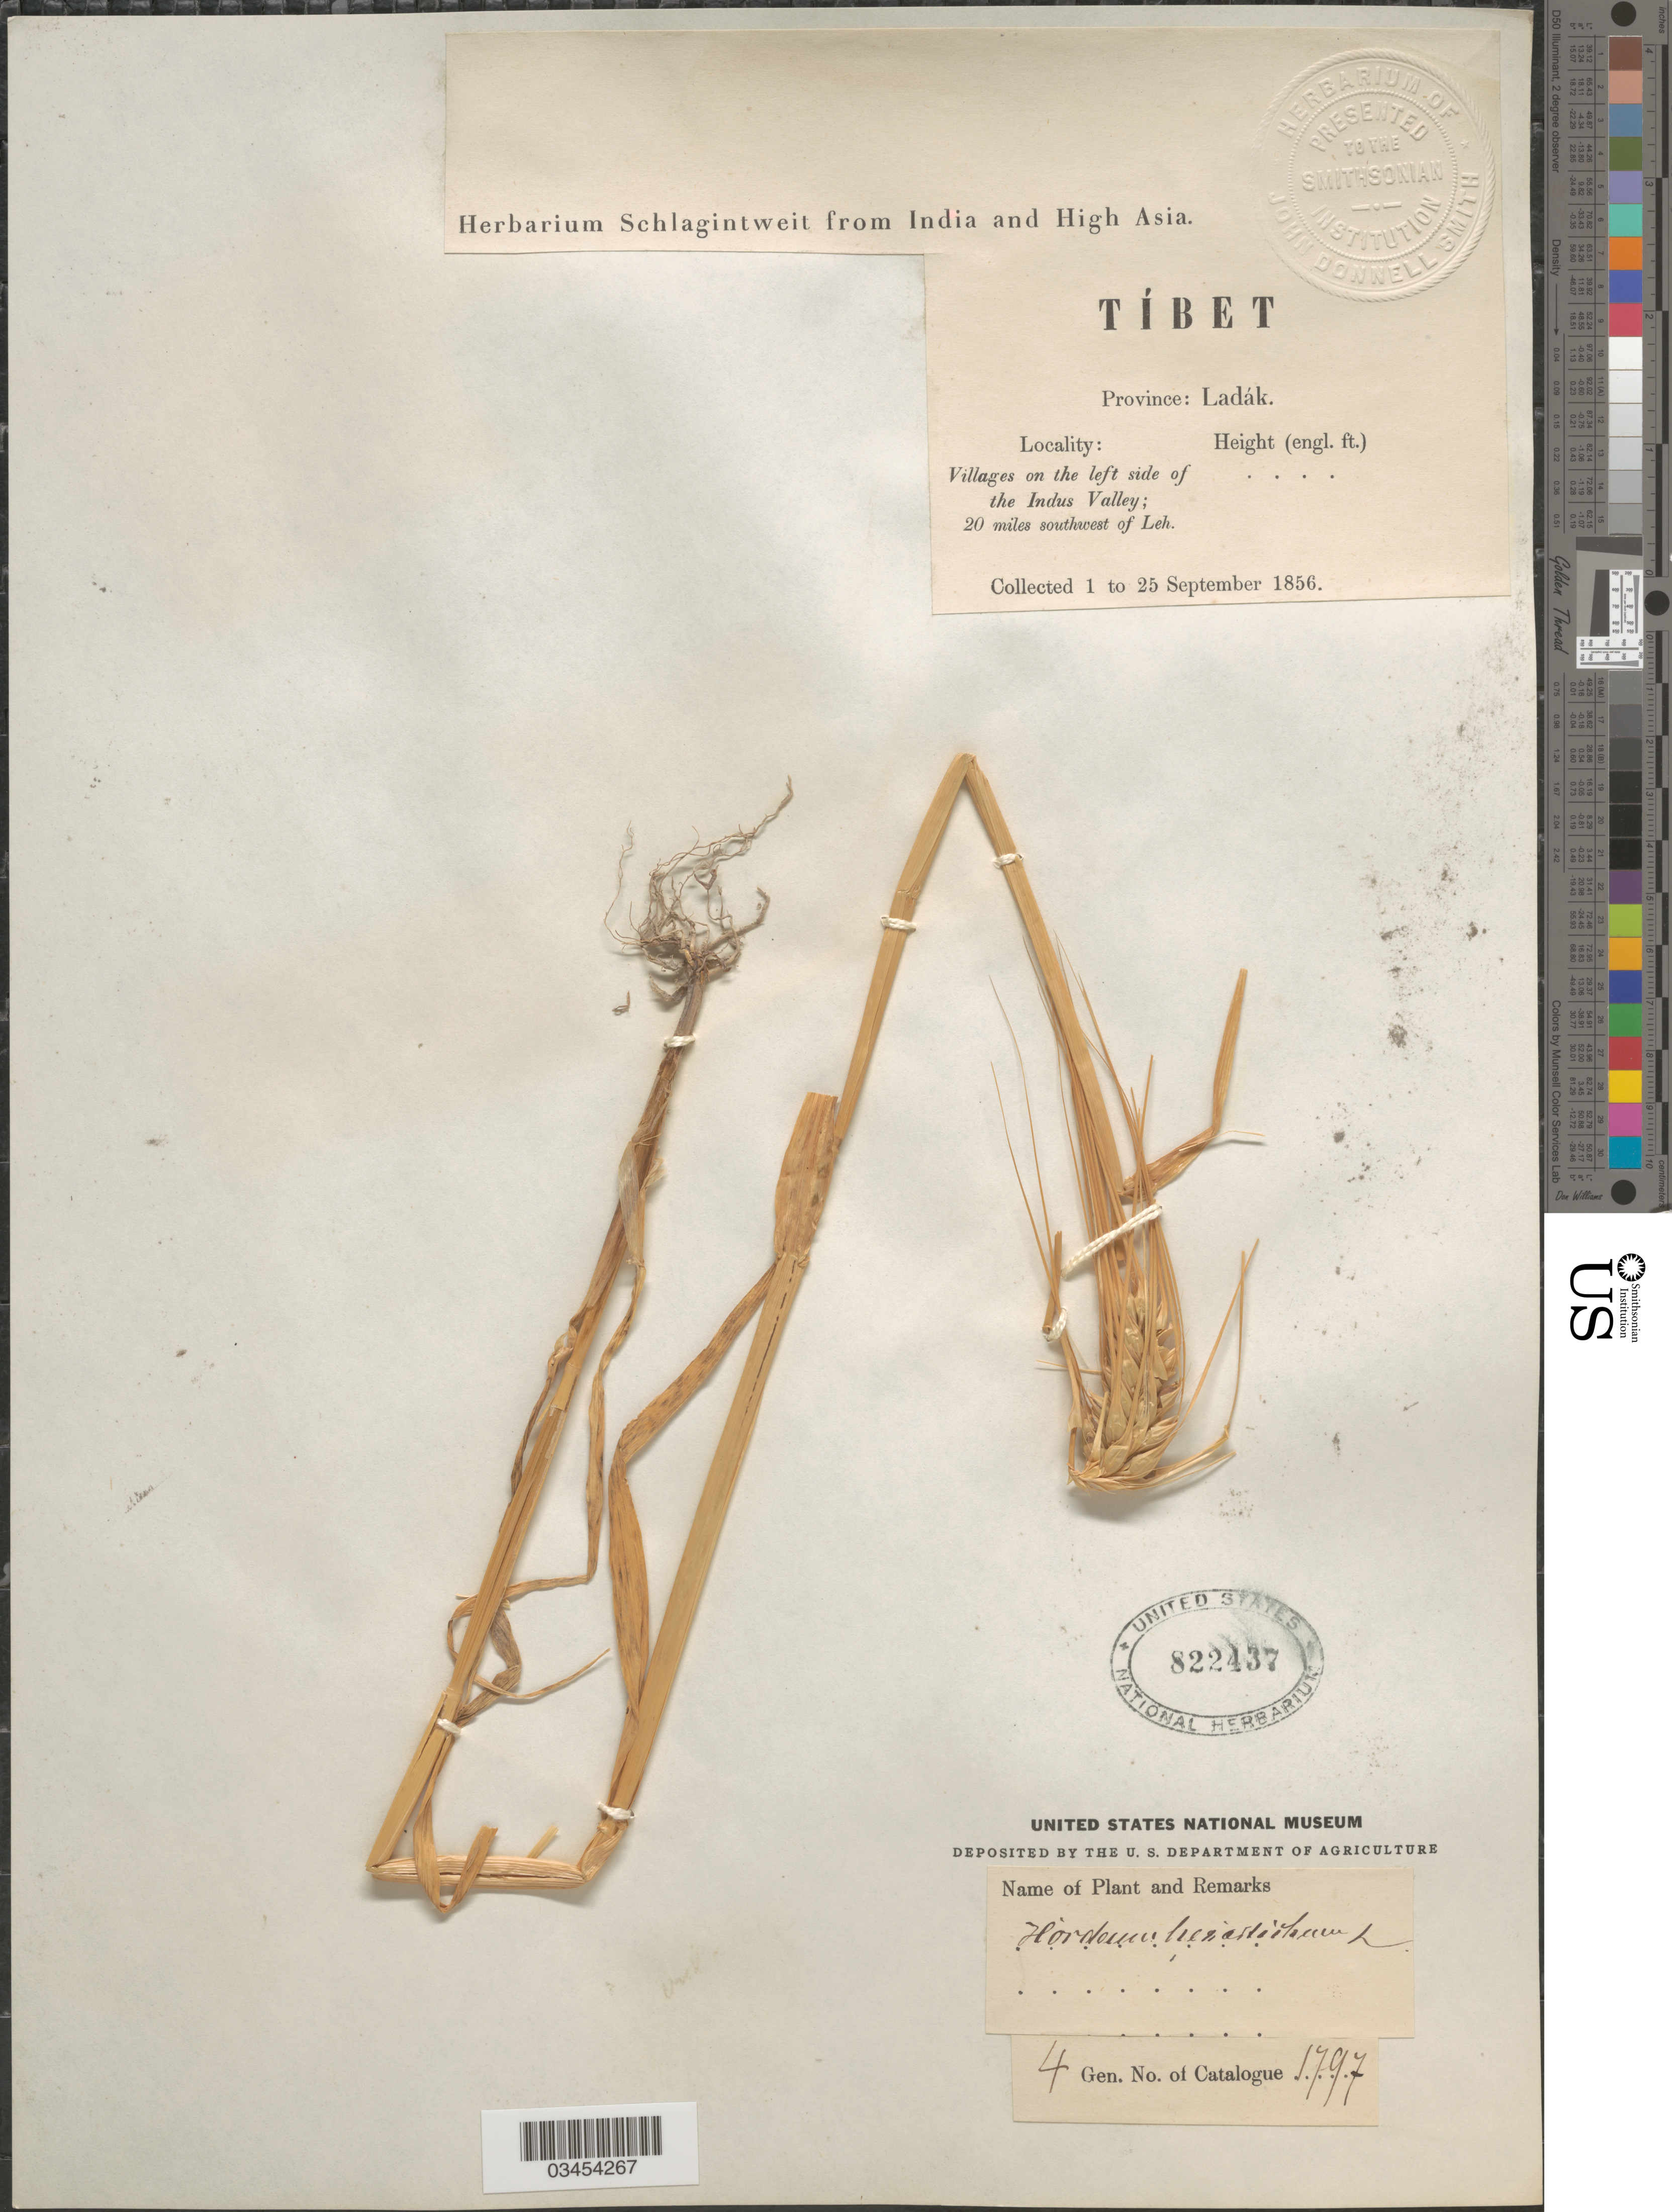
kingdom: Plantae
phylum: Tracheophyta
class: Liliopsida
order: Poales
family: Poaceae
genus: Hordeum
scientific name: Hordeum vulgare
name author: L.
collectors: ex herb. Schlagintweit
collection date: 1856-09-01/1856-09-25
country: India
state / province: Ladakh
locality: Tíbet. Province: Ladák. Villages on the left side of the Indus Valley; 20 miles southwest of Leh.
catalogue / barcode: US 822437